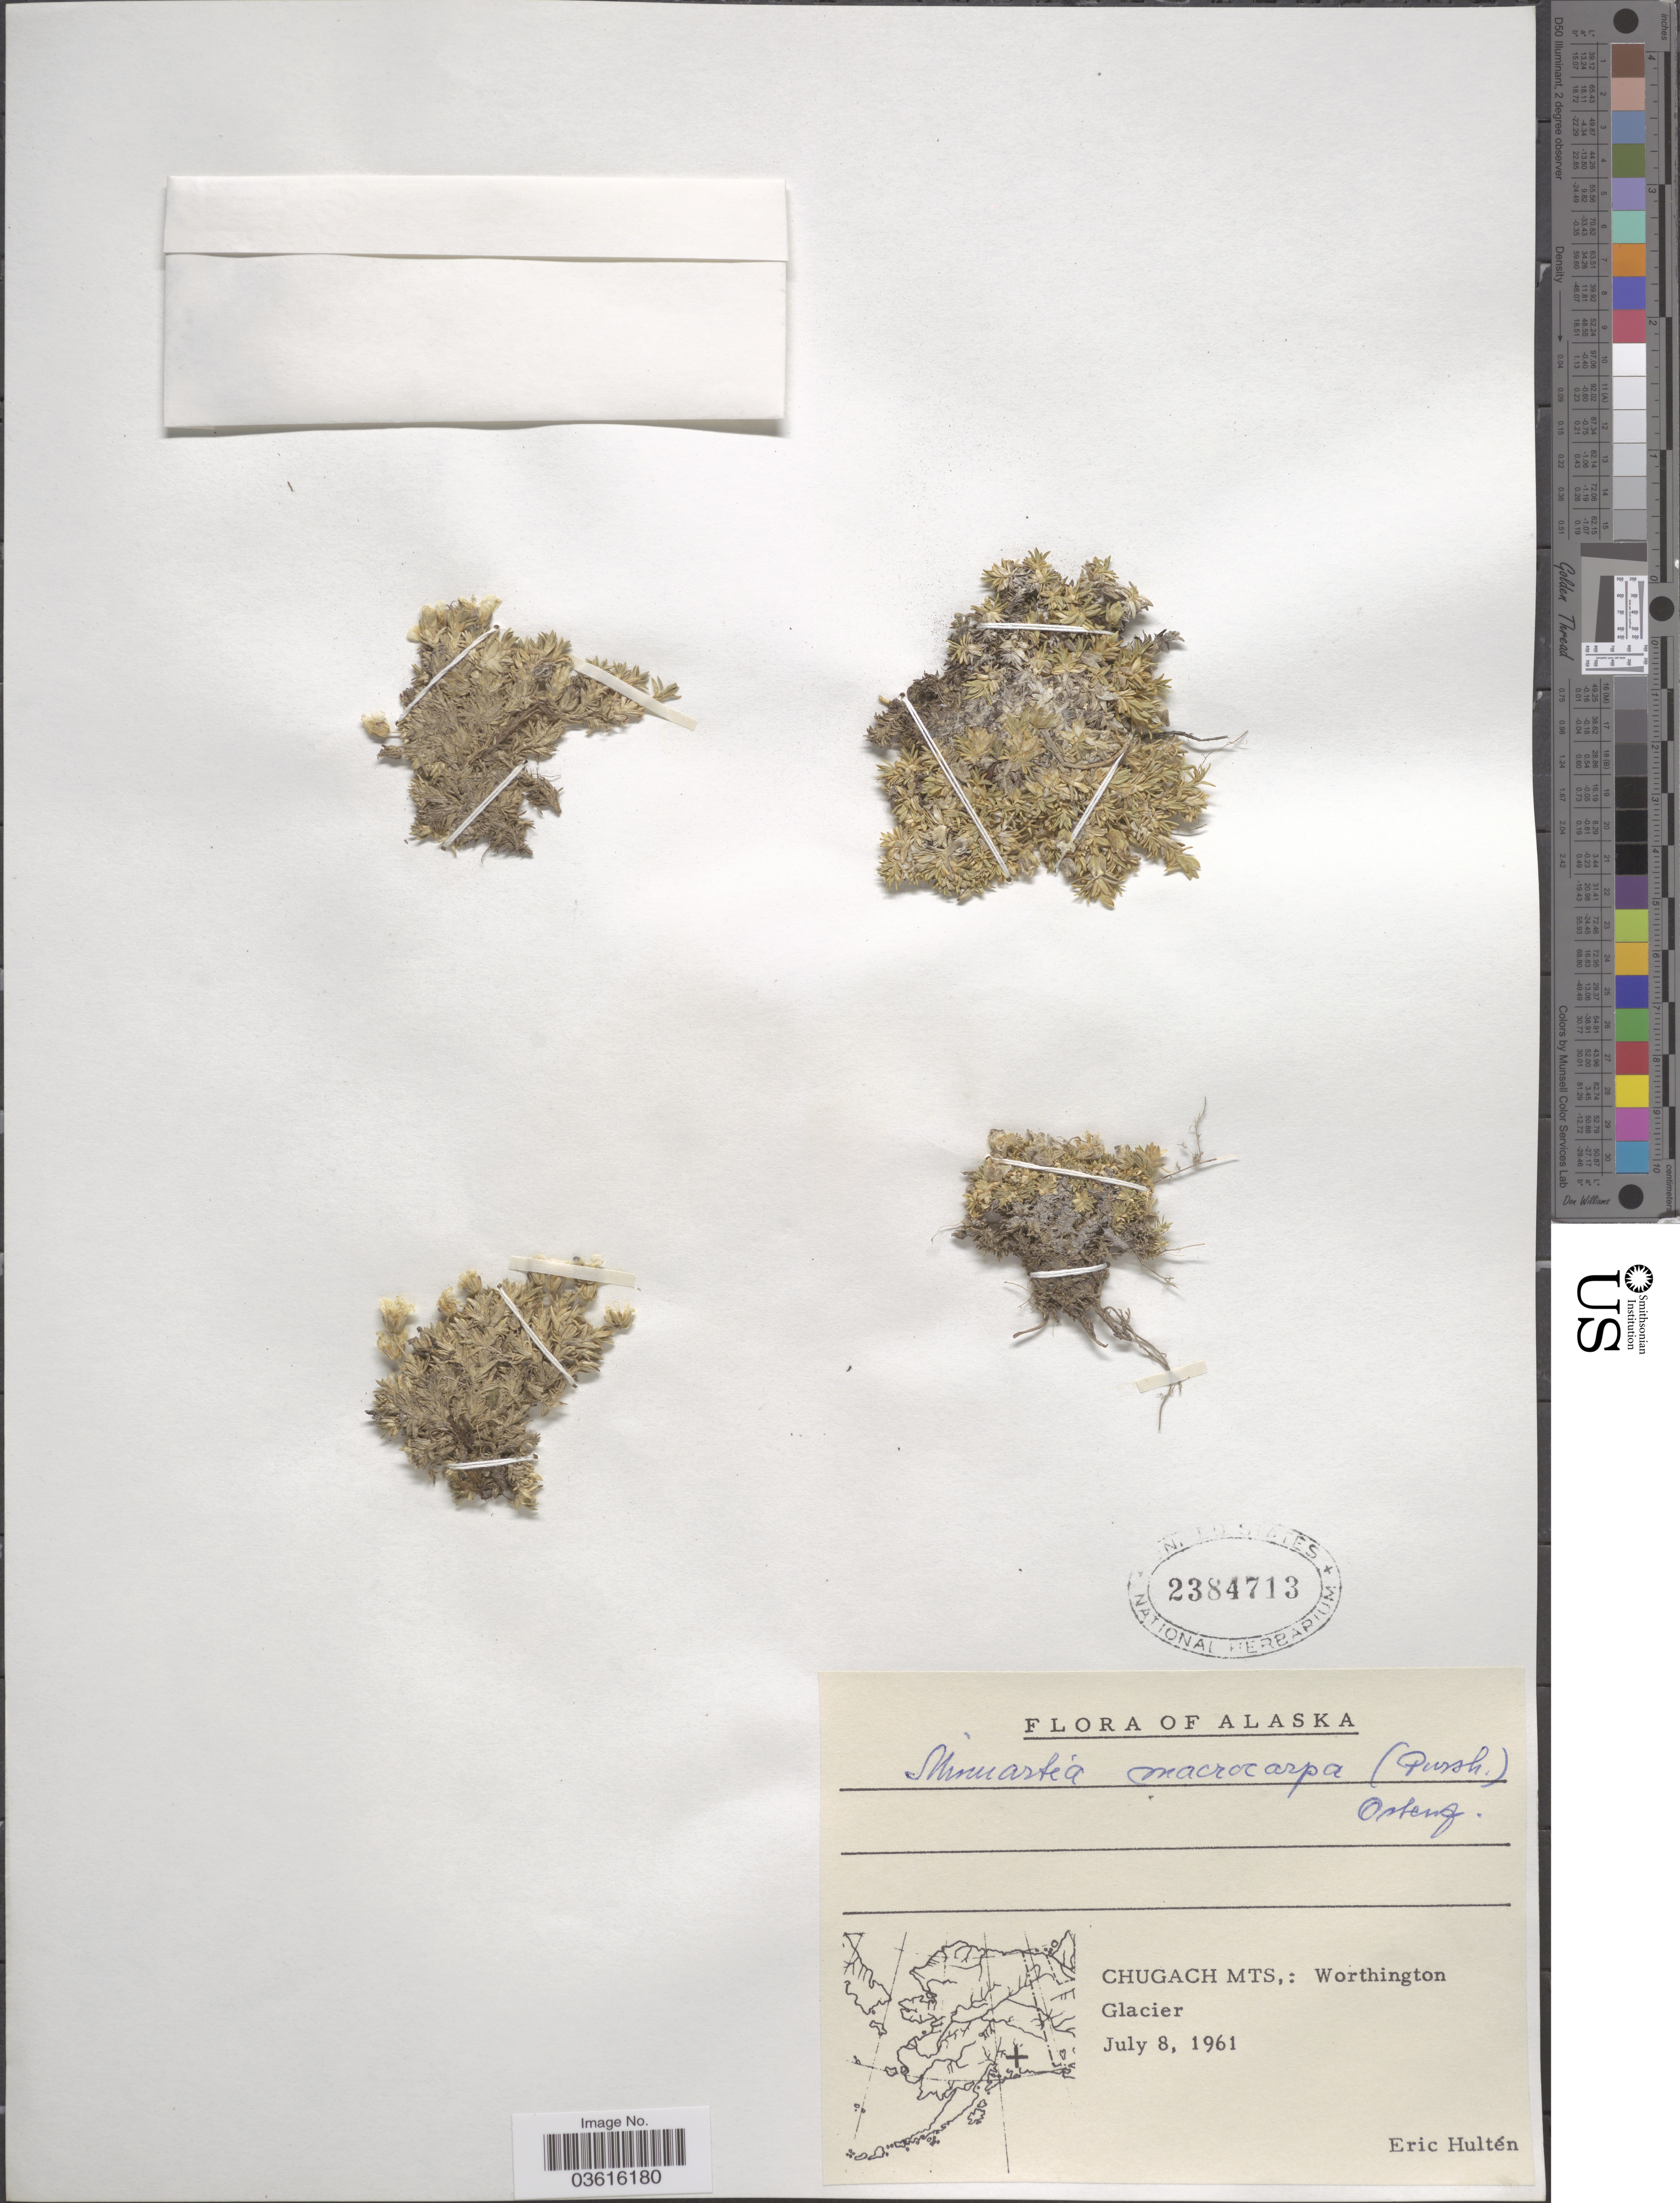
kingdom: Plantae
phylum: Tracheophyta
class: Magnoliopsida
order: Caryophyllales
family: Caryophyllaceae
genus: Pseudocherleria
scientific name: Pseudocherleria macrocarpa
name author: (Pursh) Dillenb. & Kadereit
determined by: U.S. National Herbarium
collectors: E. G. Hultén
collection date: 1961-07-08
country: United States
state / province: Alaska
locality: Chugach Mts,: Worthington Glacier.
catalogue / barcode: US 2384713